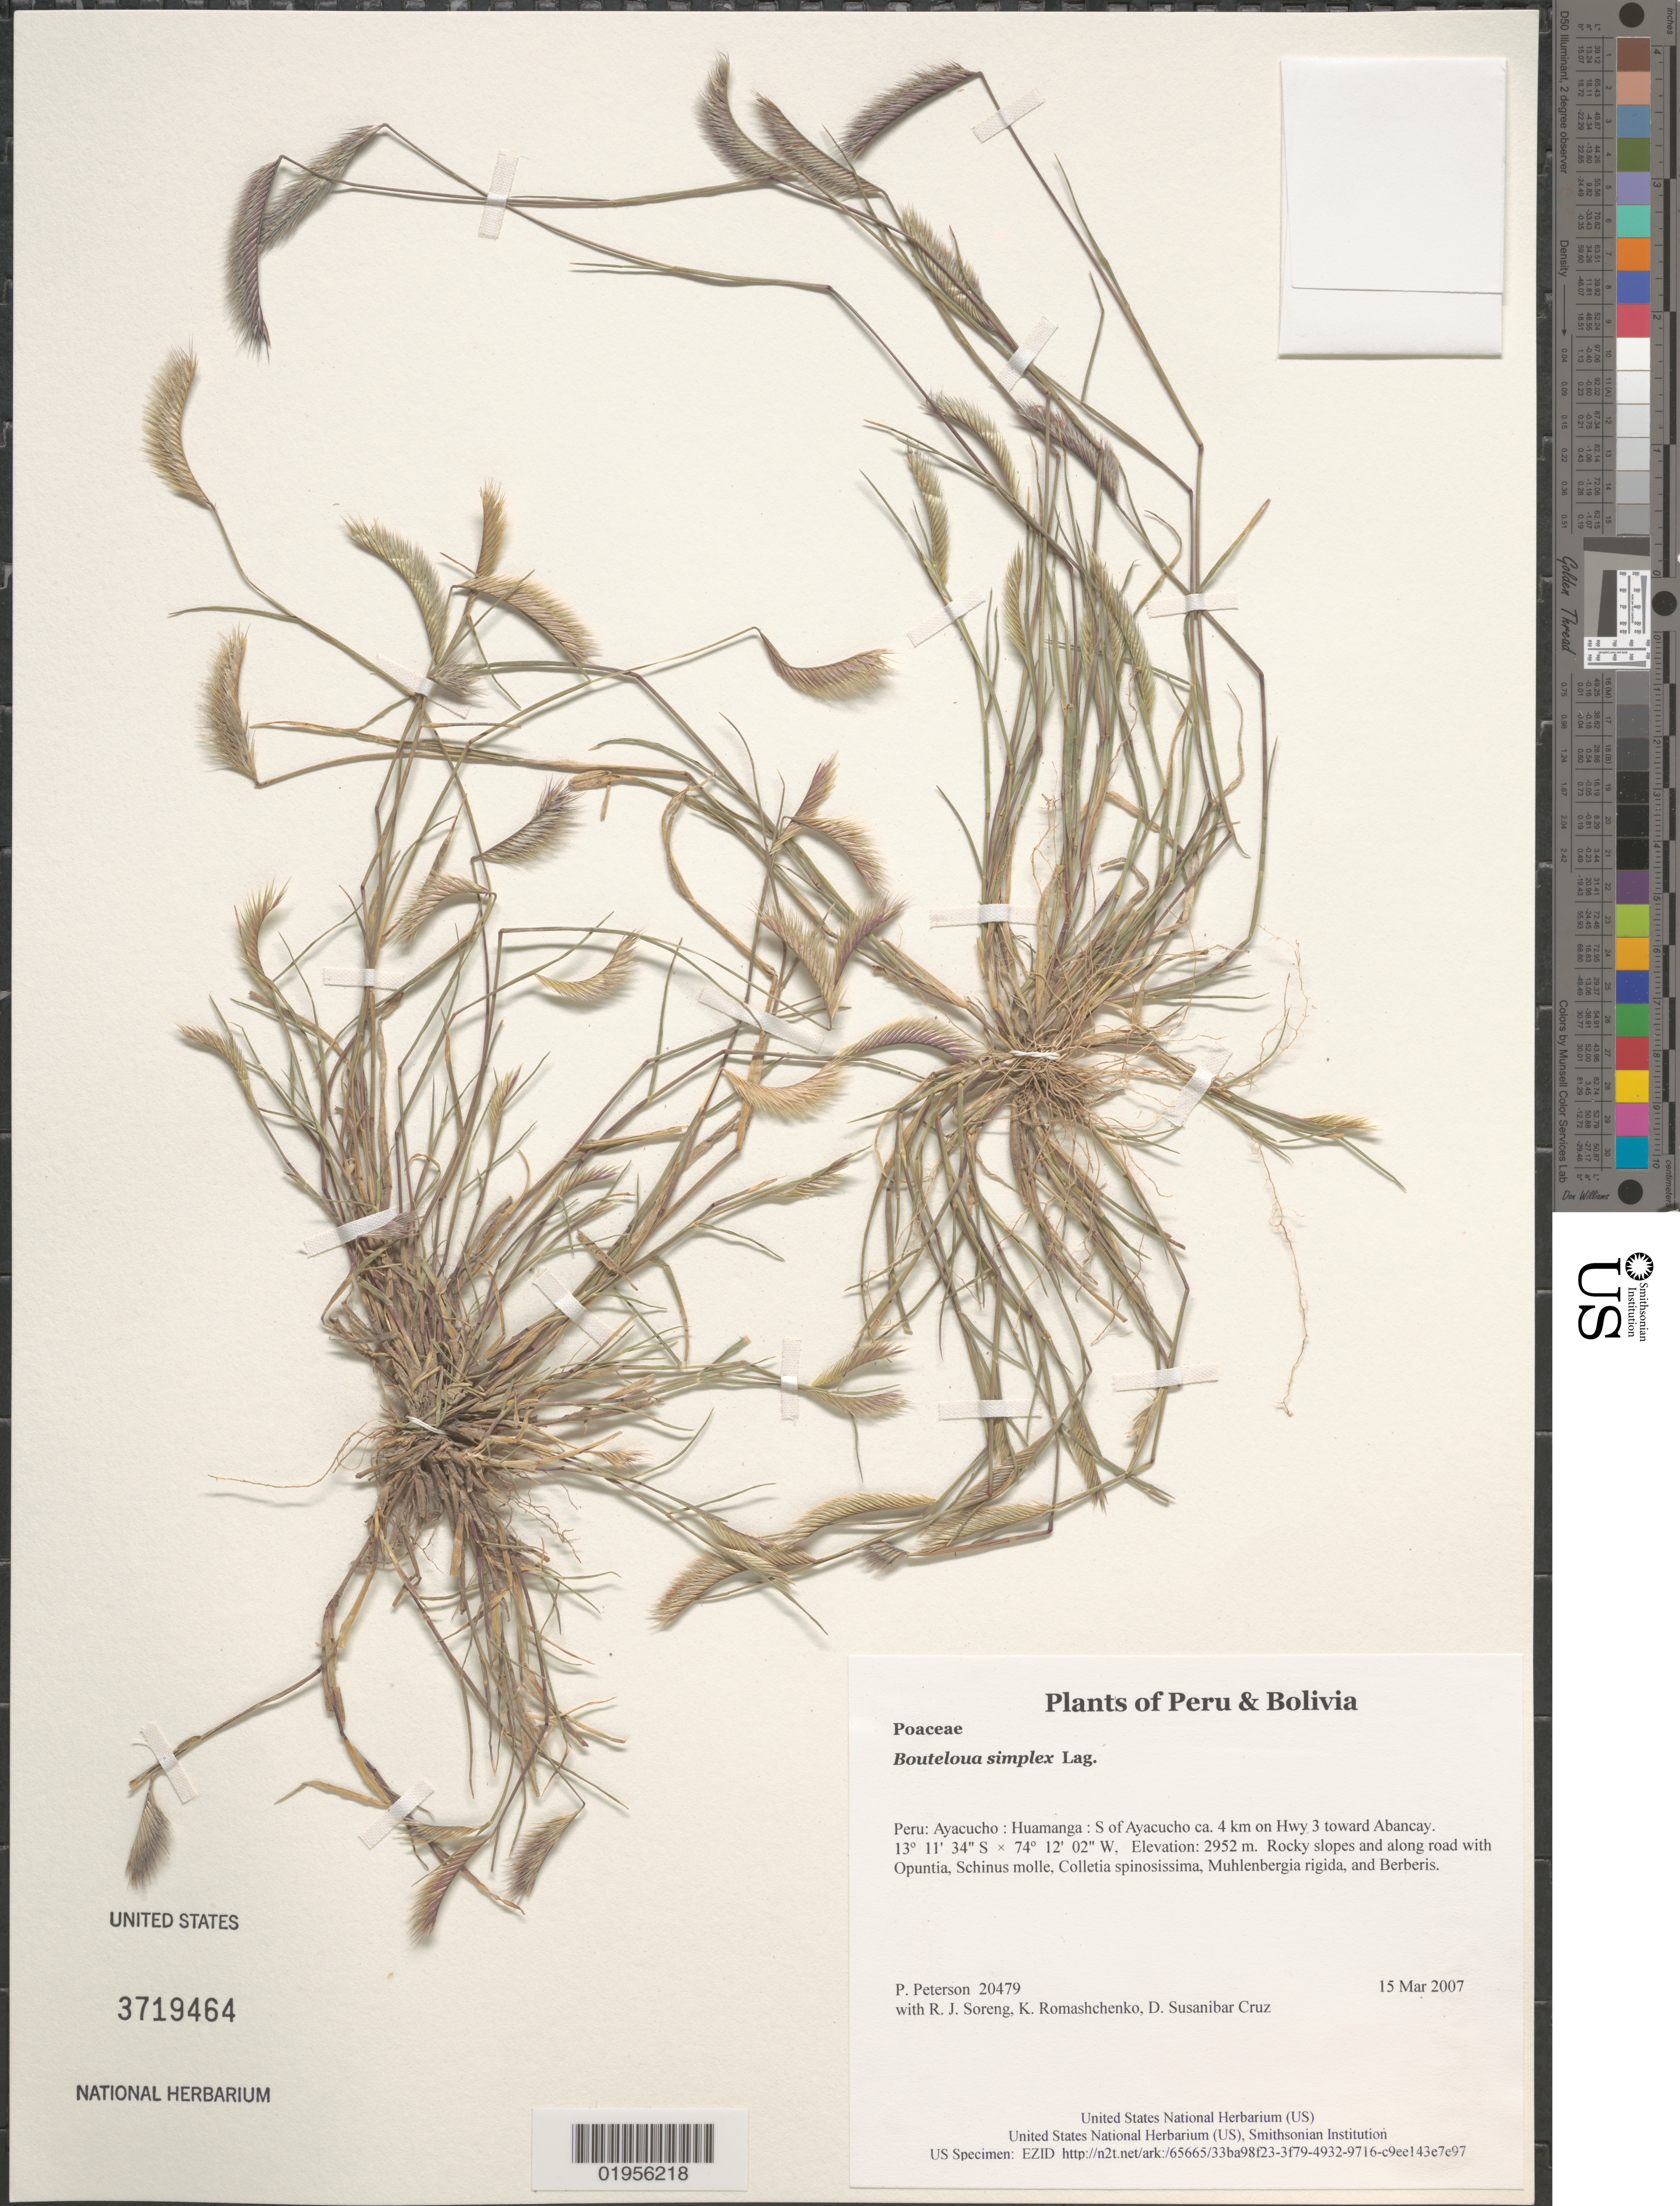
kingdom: Plantae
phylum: Tracheophyta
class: Liliopsida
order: Poales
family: Poaceae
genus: Bouteloua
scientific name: Bouteloua simplex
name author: Lag.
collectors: P. M. Peterson, R. J. Soreng, K. Romashchenko & D. Susanibar Cruz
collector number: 20479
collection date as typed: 15 Mar 2007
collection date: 2007-03-15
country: Peru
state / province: Ayacucho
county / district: Huamanga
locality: S of Ayacucho ca. 4 km on Hwy 3 toward Abancay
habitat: Rocky slopes and along road with Opuntia, Schinus molle, Colletia spinosissima, Muhlenbergia rigida, and Berberis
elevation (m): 2952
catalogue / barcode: US 3719464